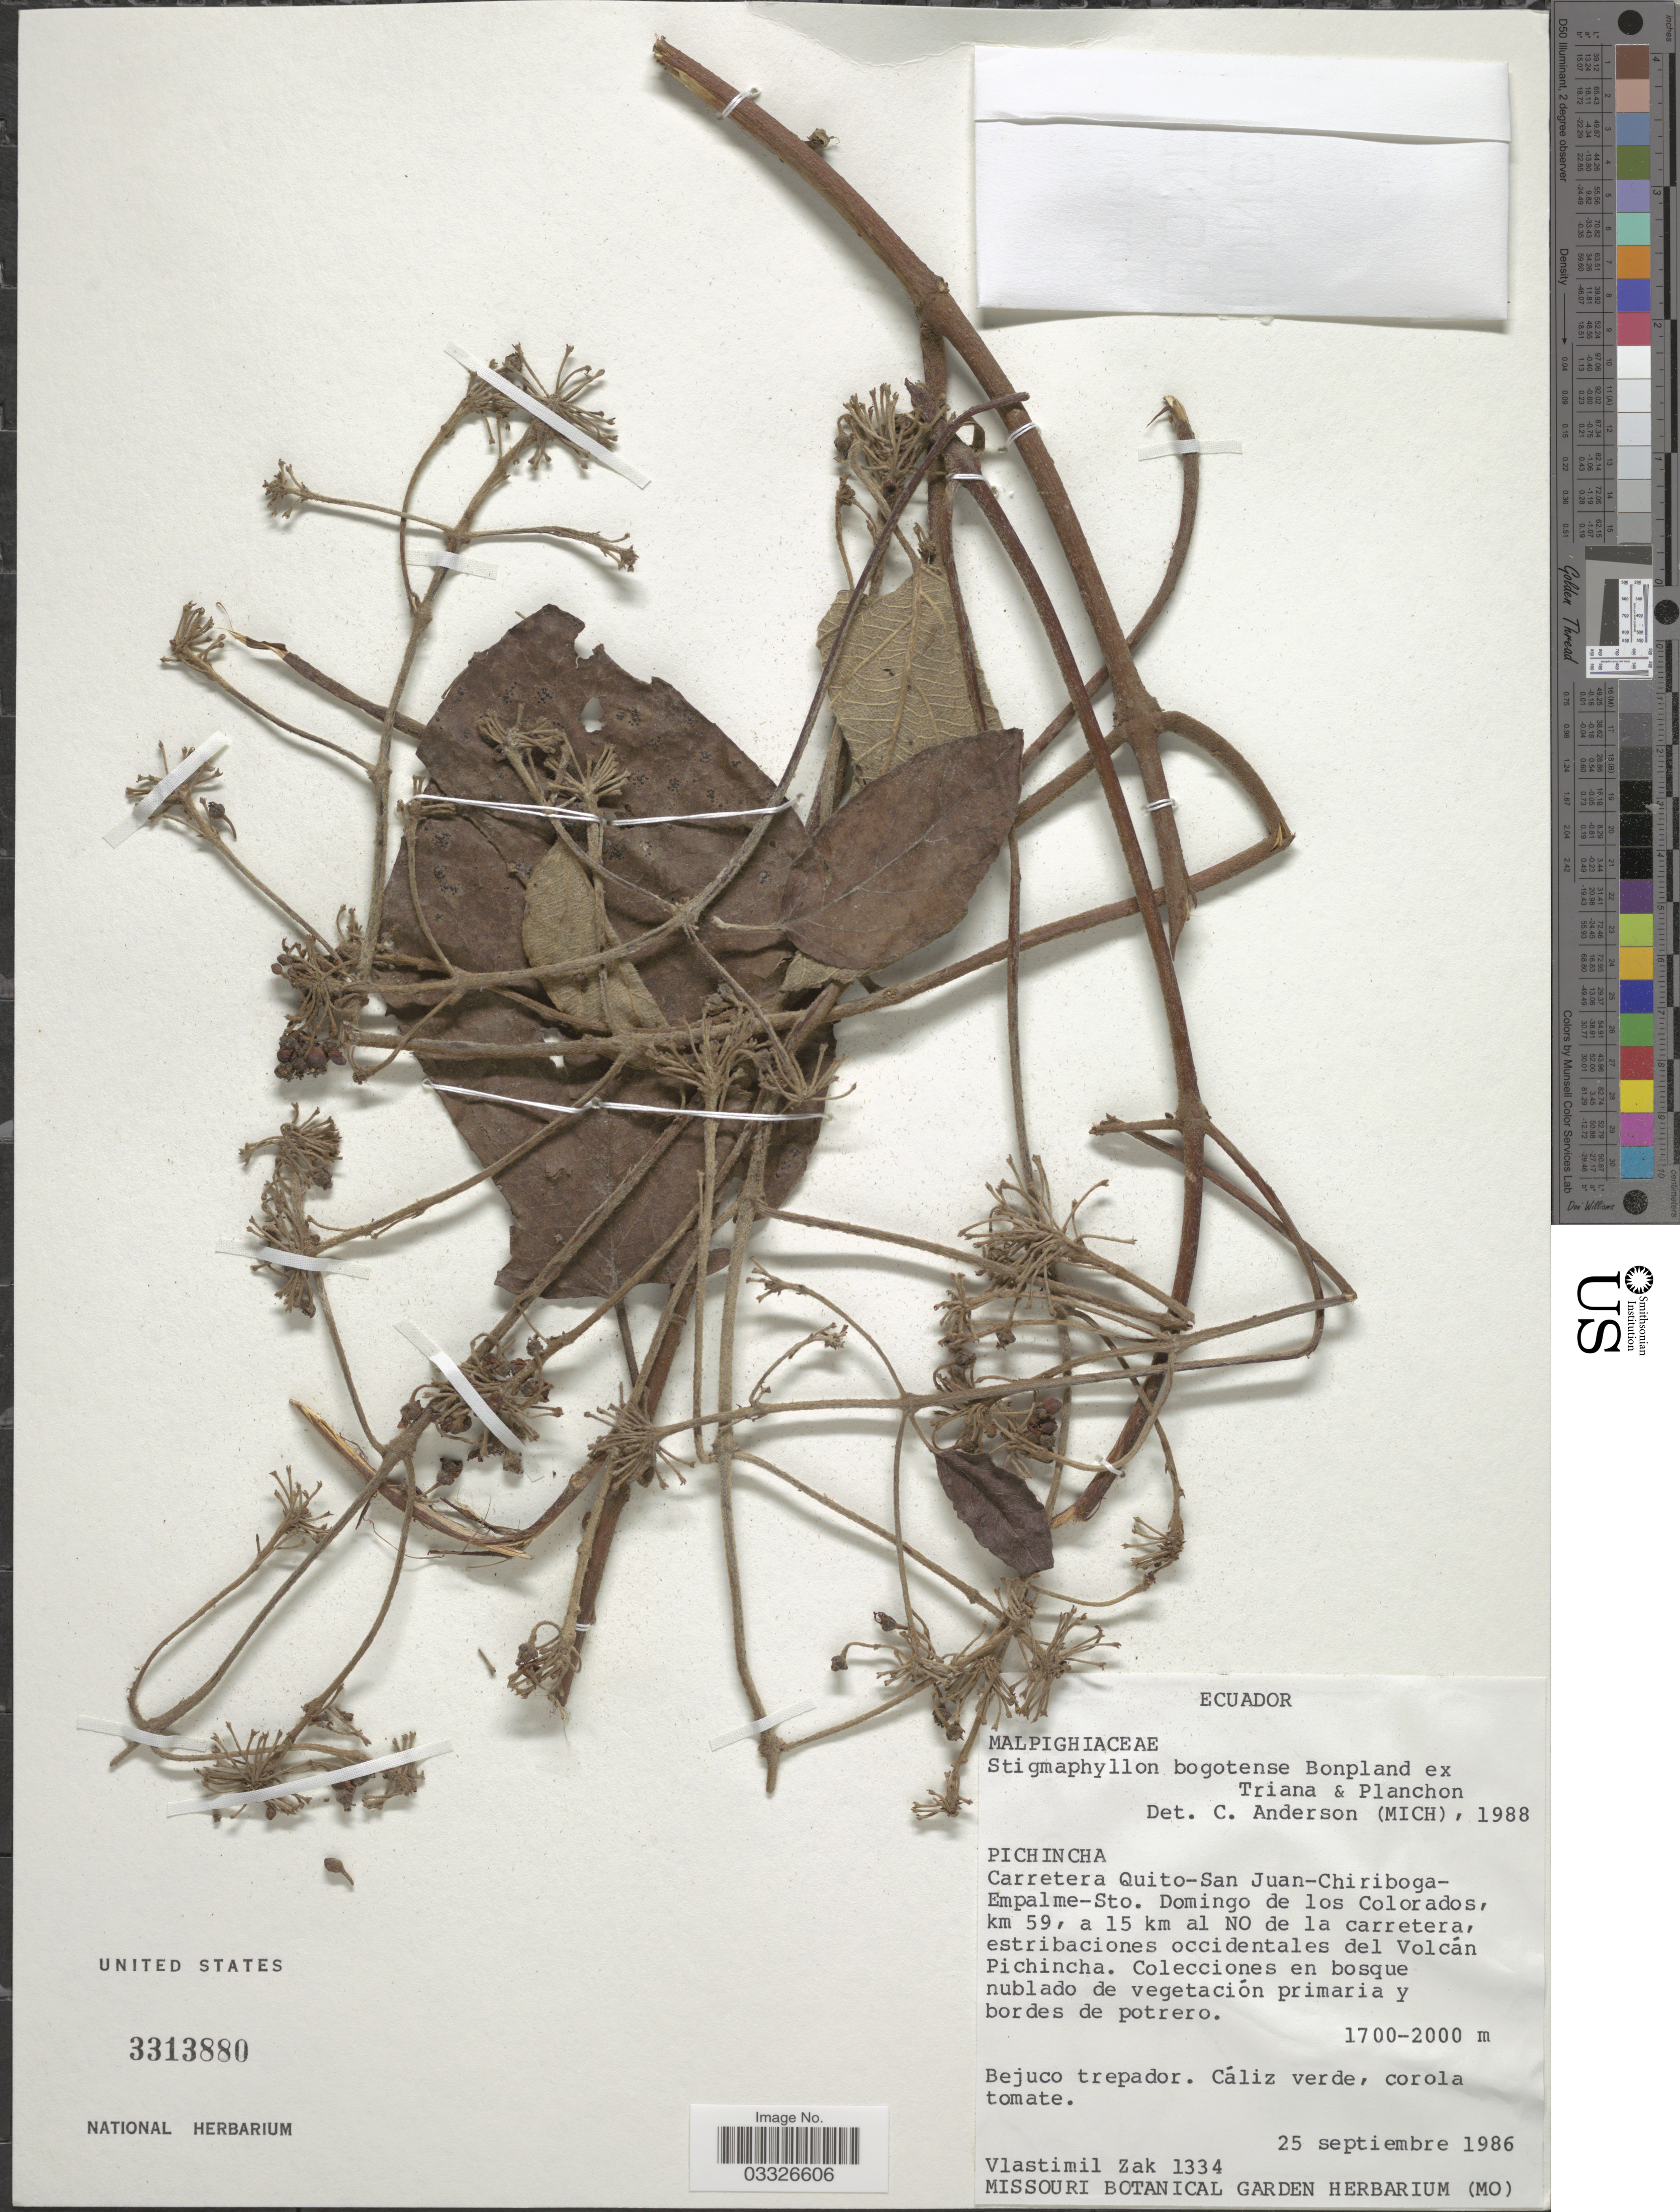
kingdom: Plantae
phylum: Tracheophyta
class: Magnoliopsida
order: Malpighiales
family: Malpighiaceae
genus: Stigmaphyllon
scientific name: Stigmaphyllon bogotense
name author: Triana & Planch.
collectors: V. Zak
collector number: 1334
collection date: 1986-09-25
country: Ecuador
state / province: Pichincha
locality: Carretera Quito-San Juan-Chiriboga-Empalme-Sto. Domingo de los Colorados, km 59, a 15 km al NO de la carretera, estribaciones occidentales del Volcán Pichincha.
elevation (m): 1700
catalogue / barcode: US 3313880